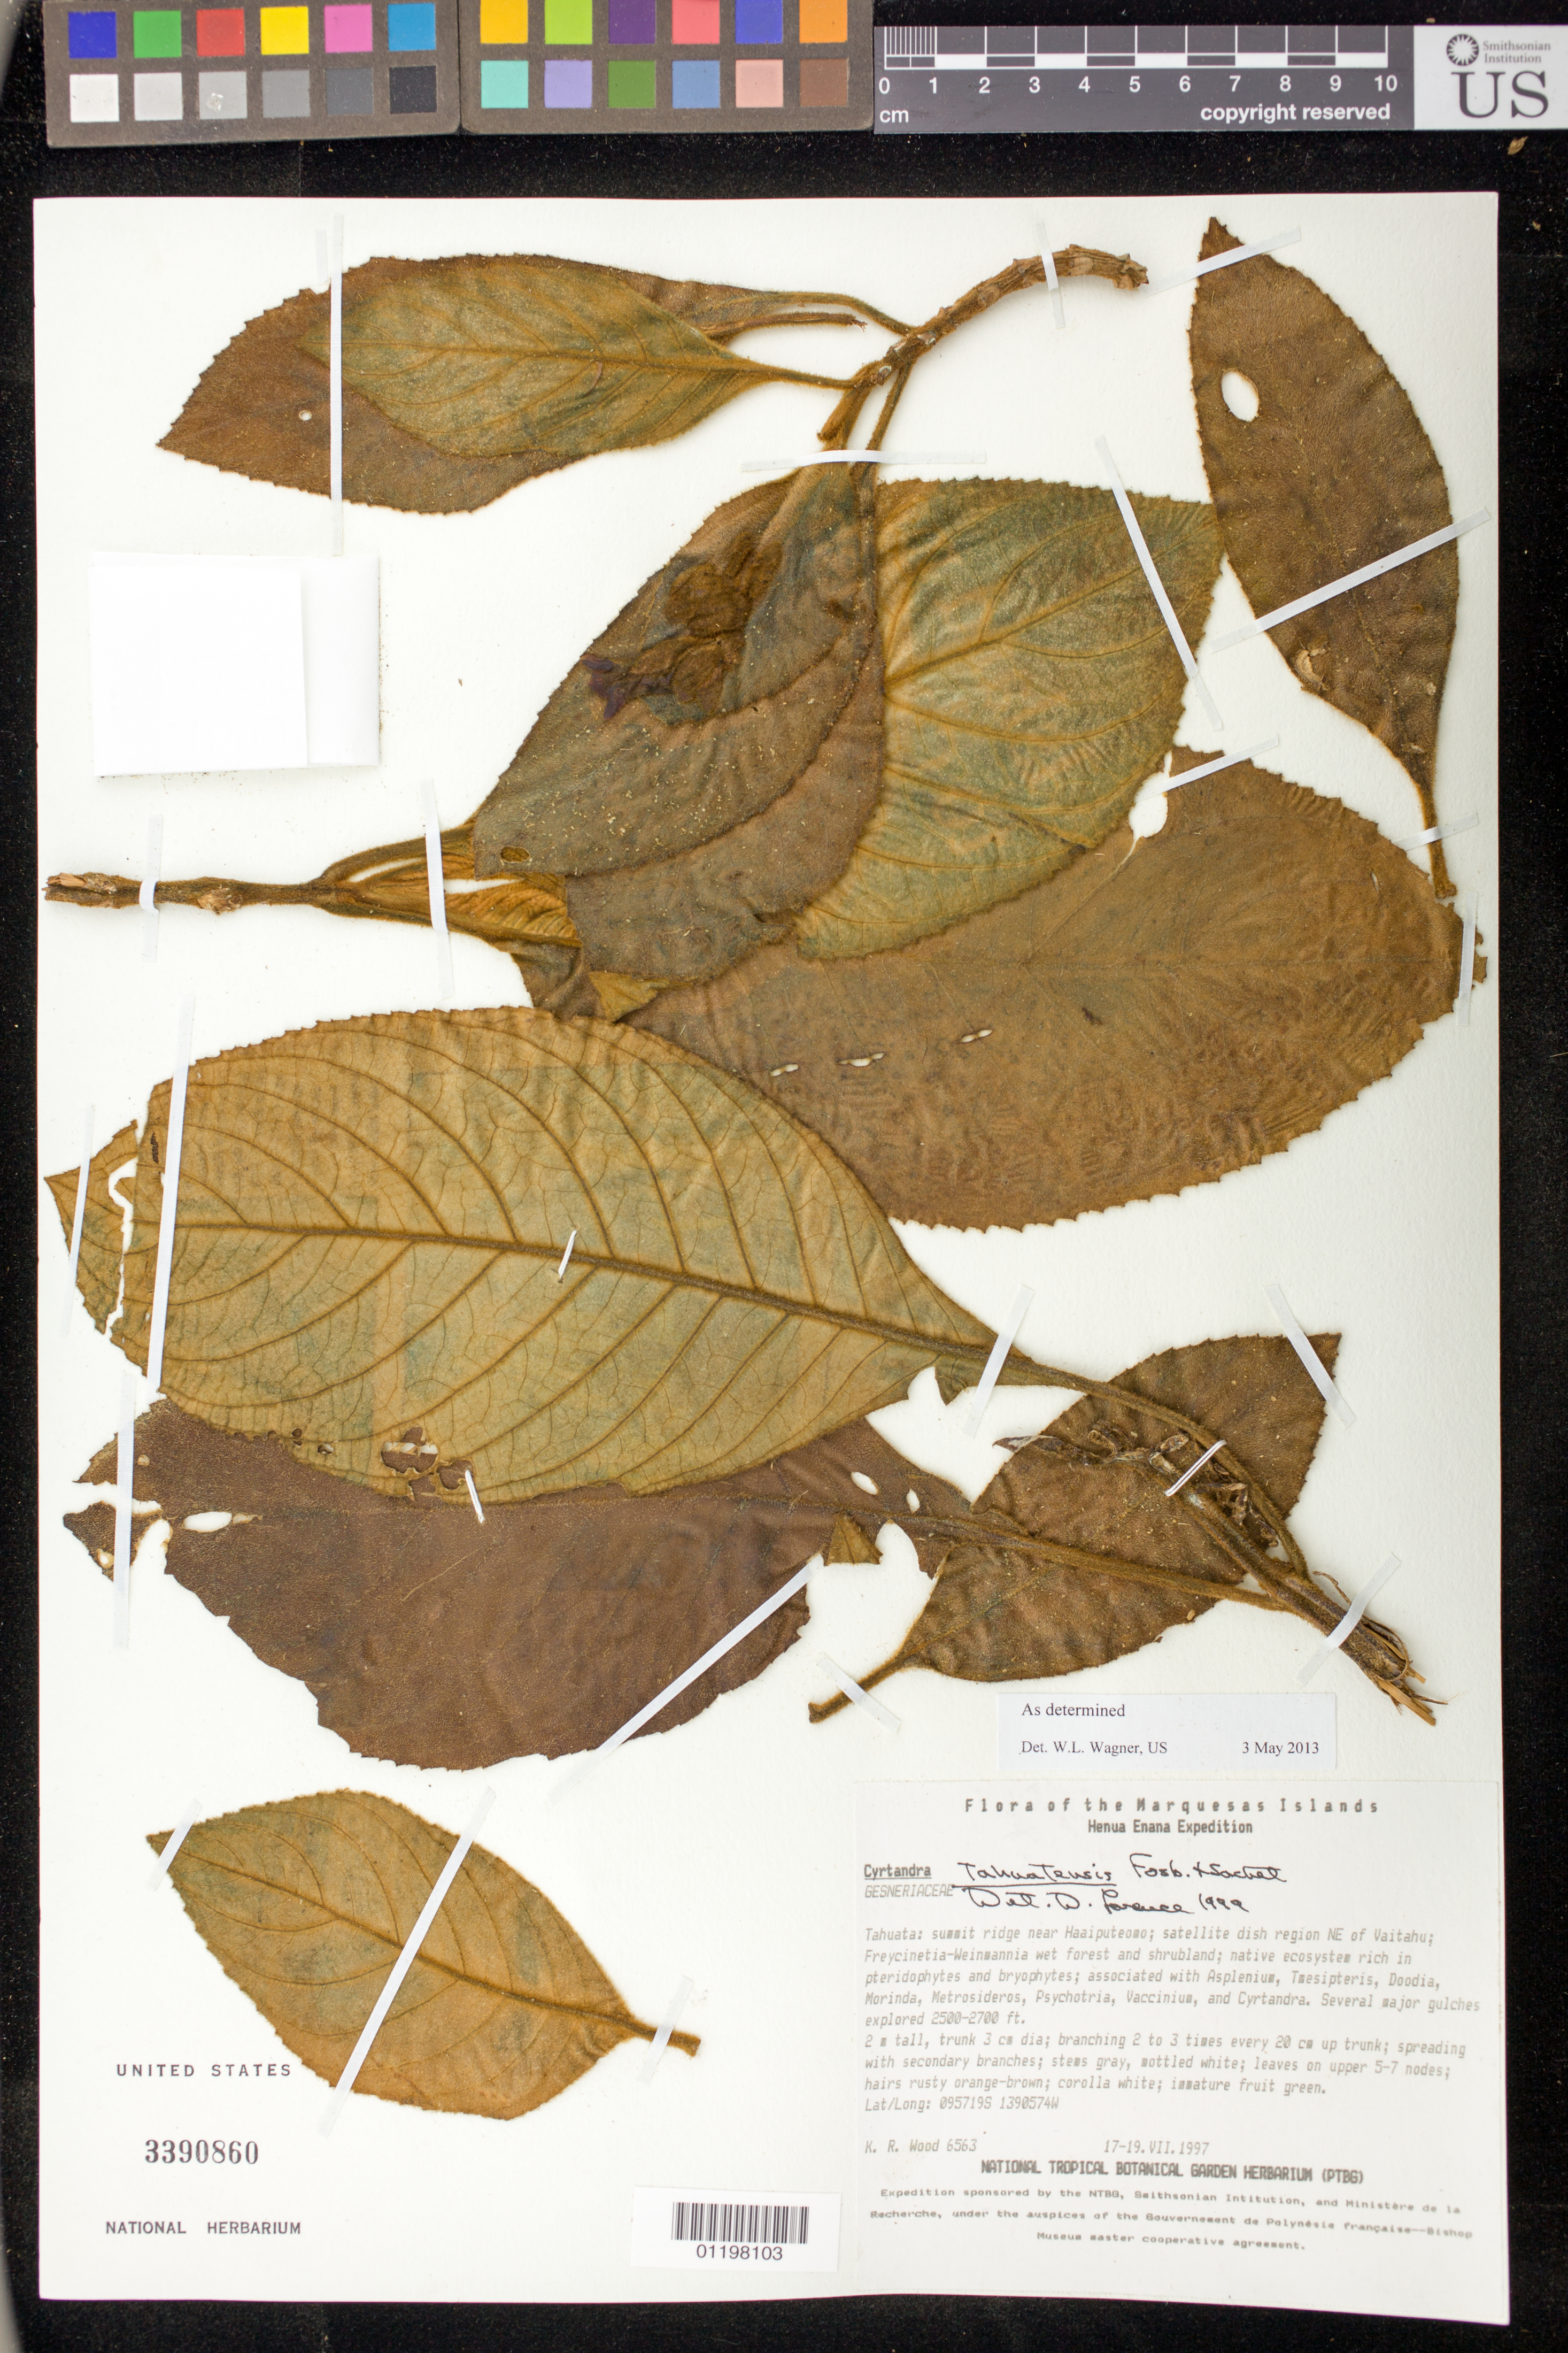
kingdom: Plantae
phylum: Tracheophyta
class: Magnoliopsida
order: Lamiales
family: Gesneriaceae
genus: Cyrtandra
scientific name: Cyrtandra tahuatensis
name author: Fosberg & Sachet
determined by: Wagner, W. L., (BOT), Smithsonian Institution - National Museum of Natural History (UNITED STATES)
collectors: K. R. Wood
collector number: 6563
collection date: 1997-07-17/1997-07-19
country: French Polynesia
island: Tahuata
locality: Summit ridge near Haaiputeomo, satellite dish region NE of Vaitahu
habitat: In Freycinetia-Weinmannia wet forest and shrubland; native ecosystem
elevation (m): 762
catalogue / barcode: US 1198104